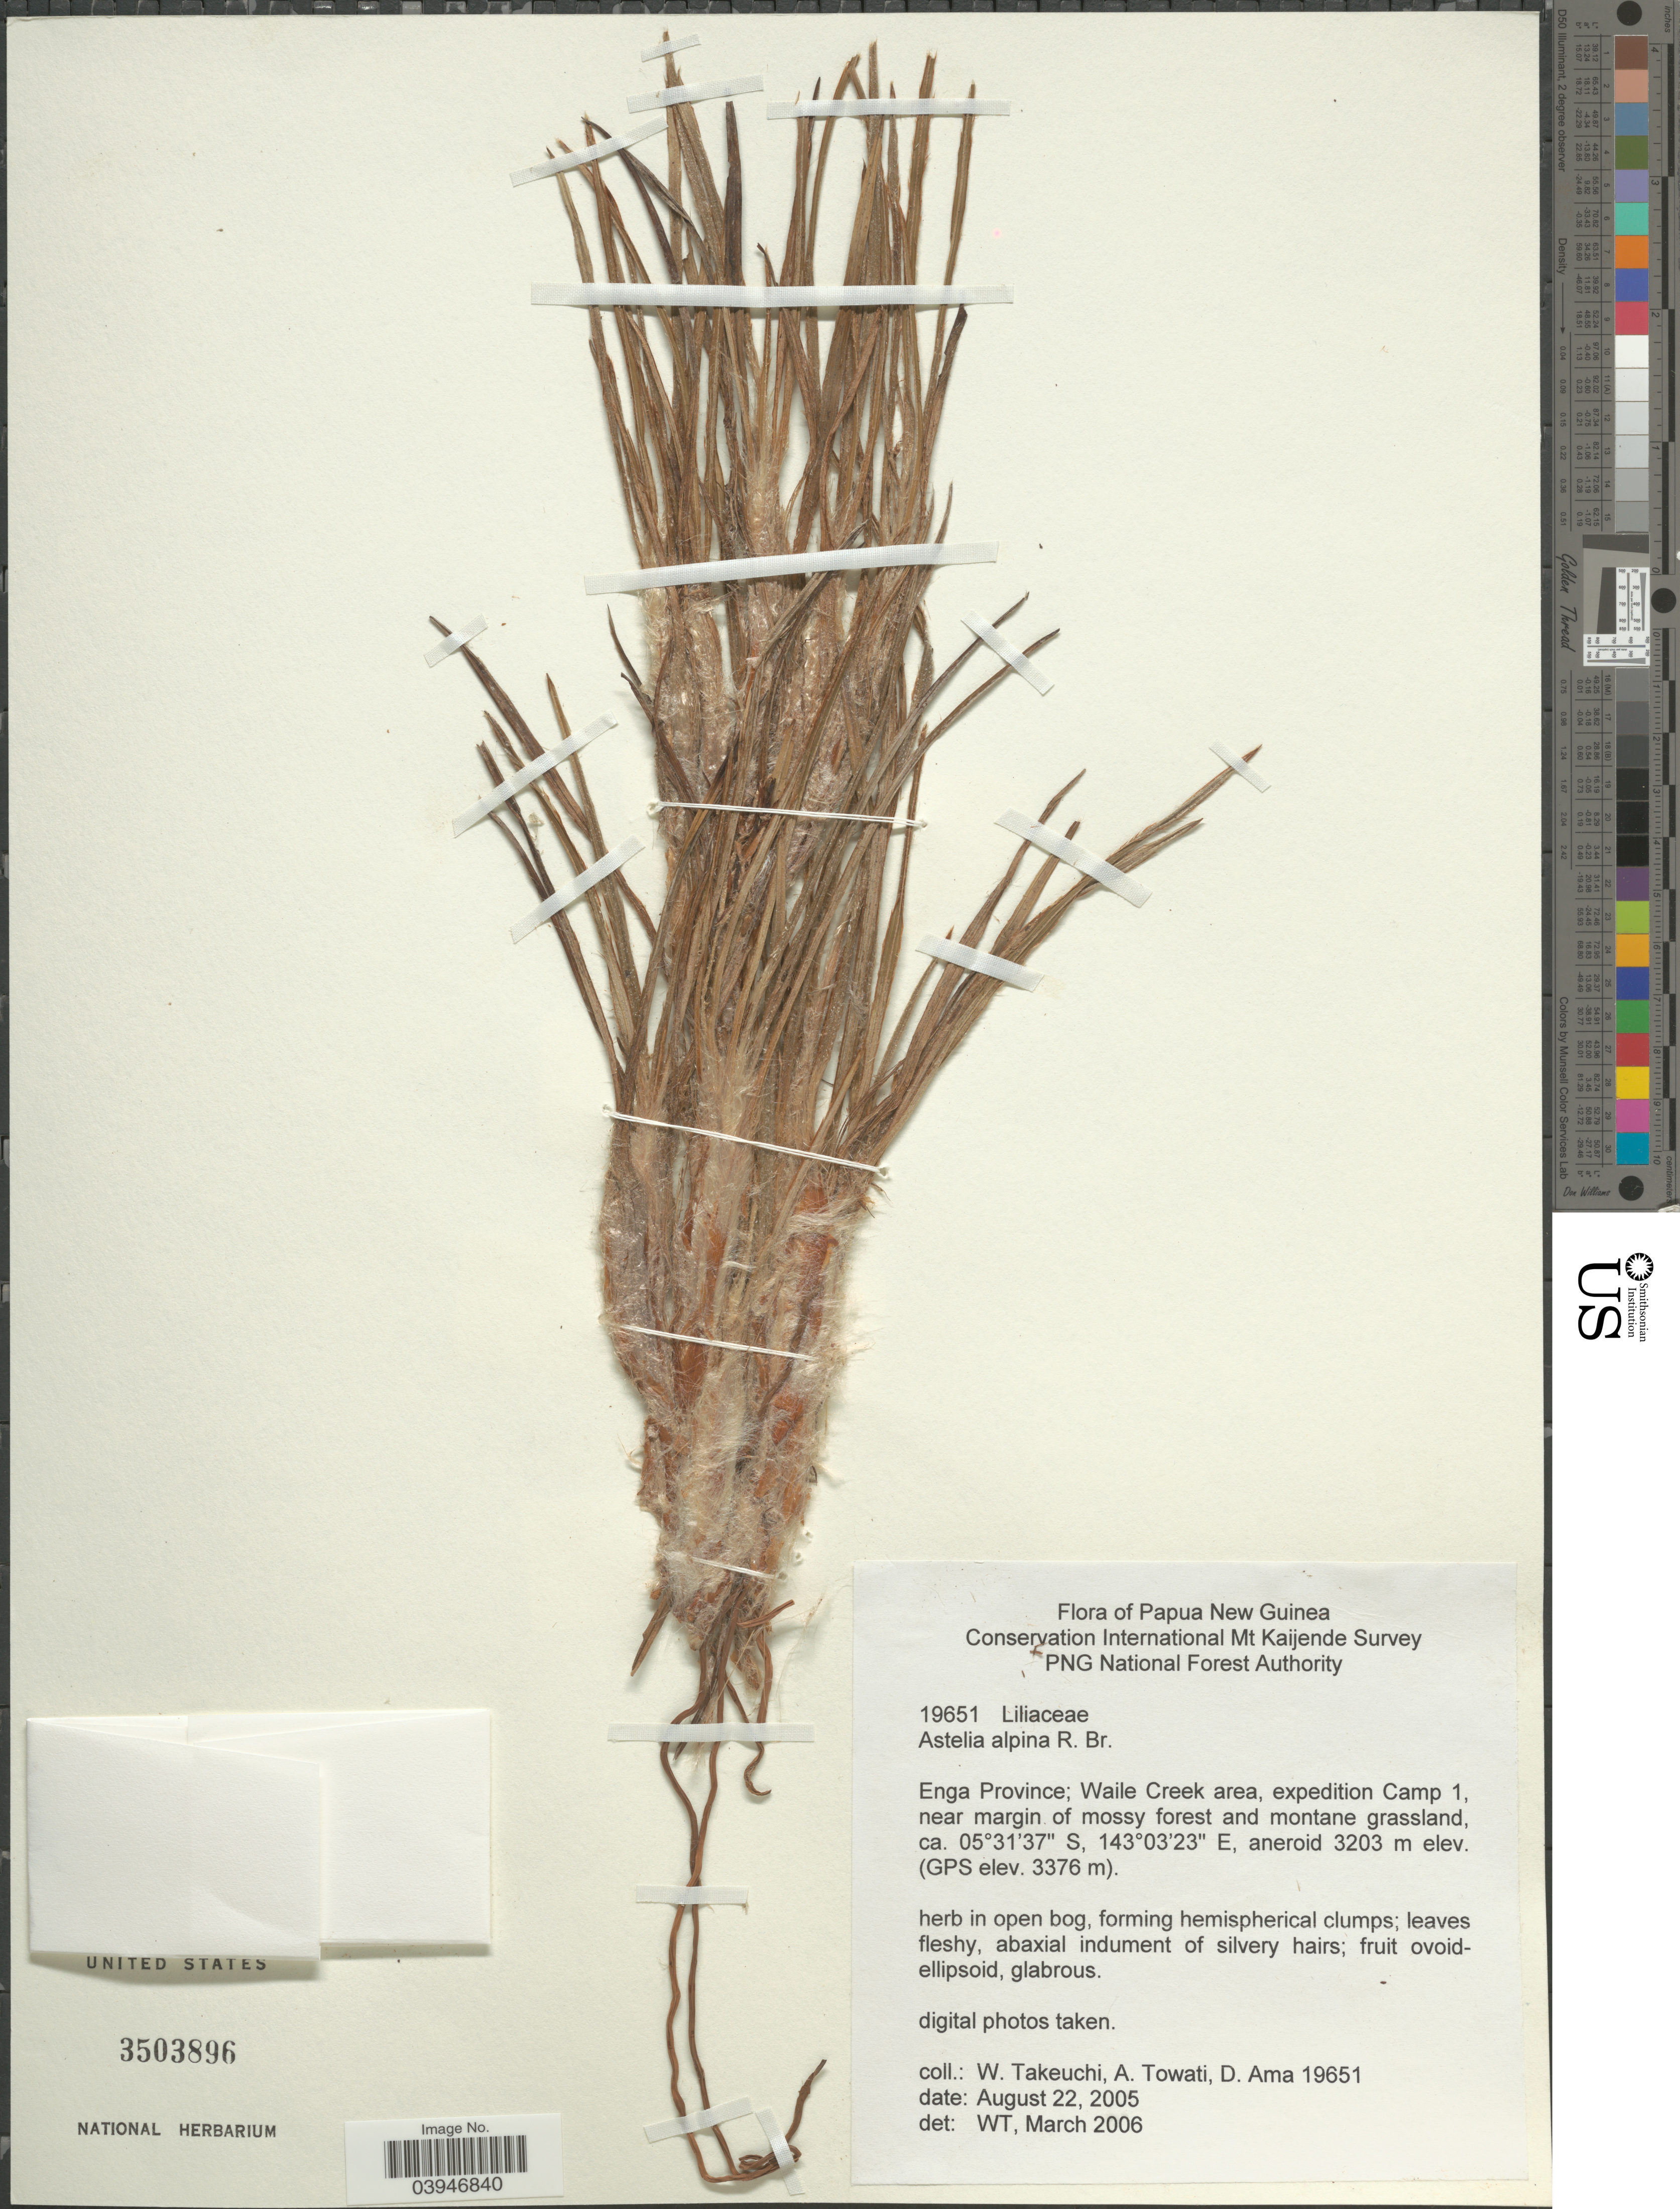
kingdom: Plantae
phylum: Tracheophyta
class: Liliopsida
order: Asparagales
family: Asteliaceae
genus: Astelia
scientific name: Astelia alpina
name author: R. Br.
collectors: W. Takeuchi, A. Towati & D. Ama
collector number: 19651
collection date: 2005-08-22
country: Papua New Guinea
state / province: Enga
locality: Waile Creek area, expedition Camp 1.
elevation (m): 3203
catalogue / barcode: US 3503896